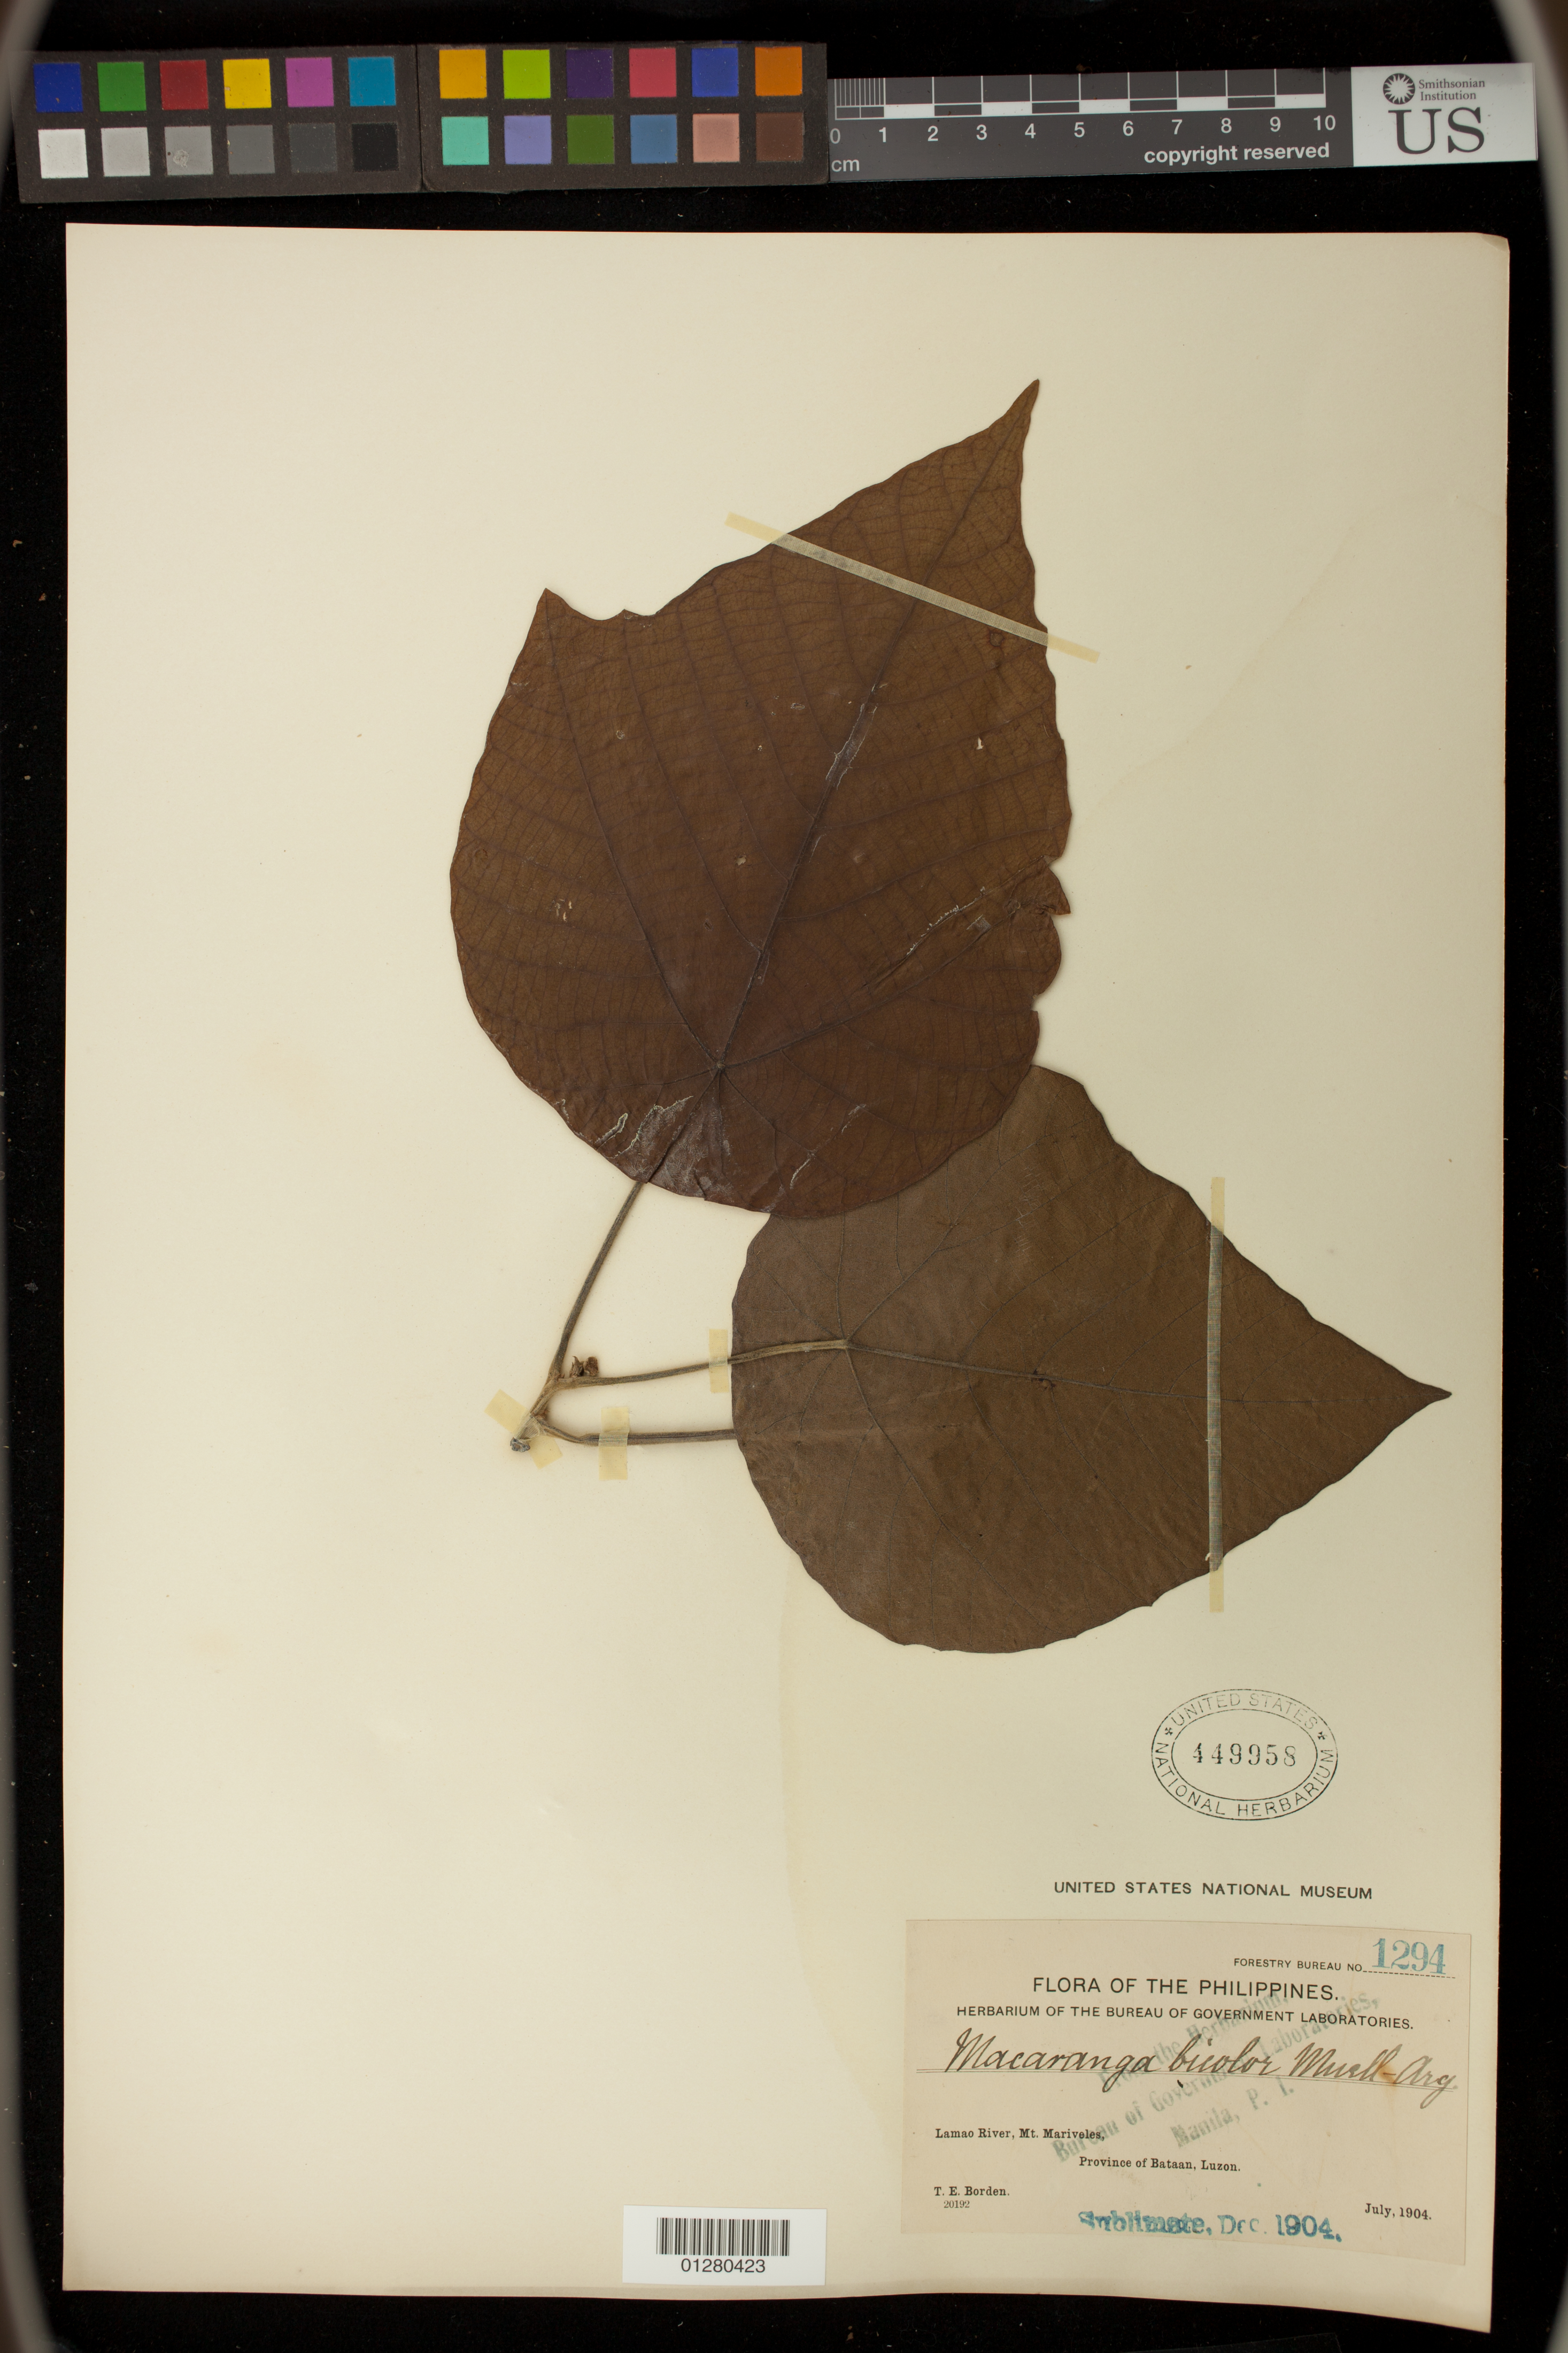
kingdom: Plantae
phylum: Tracheophyta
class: Magnoliopsida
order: Malpighiales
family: Euphorbiaceae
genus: Macaranga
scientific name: Macaranga bicolor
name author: Müll. Arg.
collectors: T. E. Borden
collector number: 1294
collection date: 1904-07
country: Philippines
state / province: Central Luzon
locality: Lamao River, Mt. Mariveles, Province of Bataan, Luzon.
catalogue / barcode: US 449958